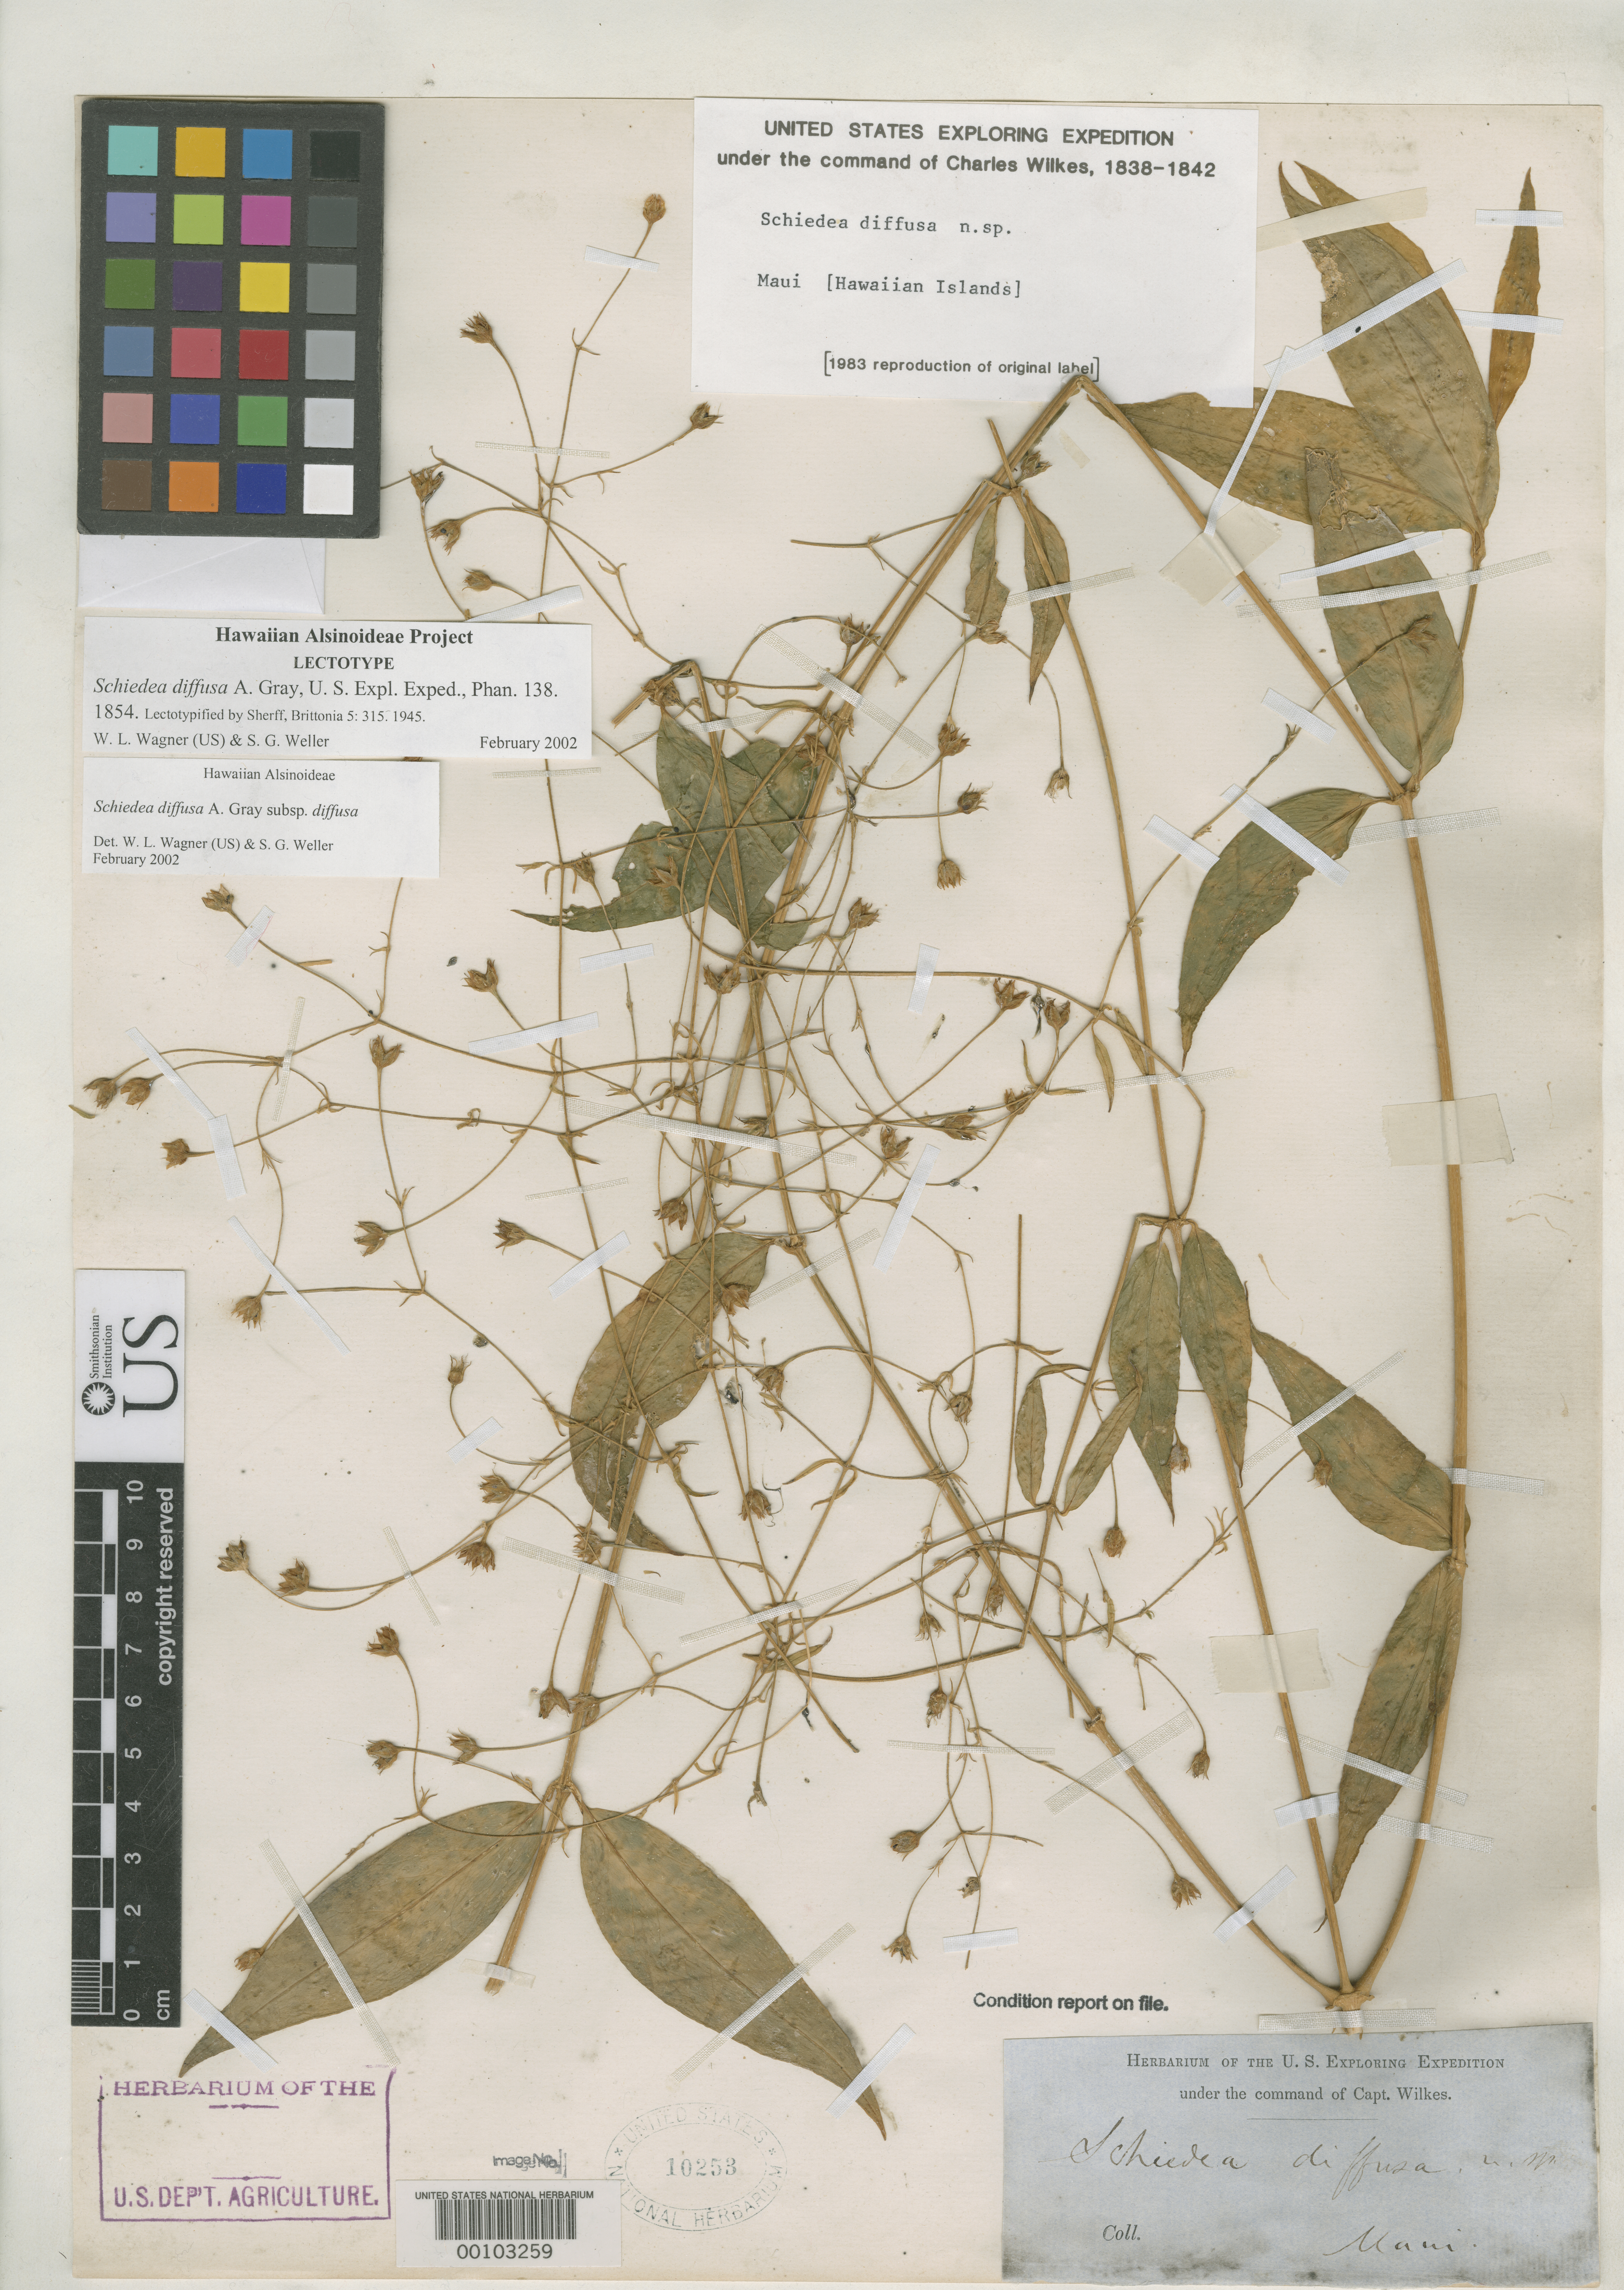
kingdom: Plantae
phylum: Tracheophyta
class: Magnoliopsida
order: Caryophyllales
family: Caryophyllaceae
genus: Schiedea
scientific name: Schiedea diffusa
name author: A. Gray in Wilkes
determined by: Wagner, W. L.; Weller, Stephen G.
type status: Lectotype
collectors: Wilkes Explor. Exped.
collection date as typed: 1838 to -- --- 1842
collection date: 1838/1842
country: United States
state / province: Hawaii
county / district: Maui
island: Maui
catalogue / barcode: US 10253